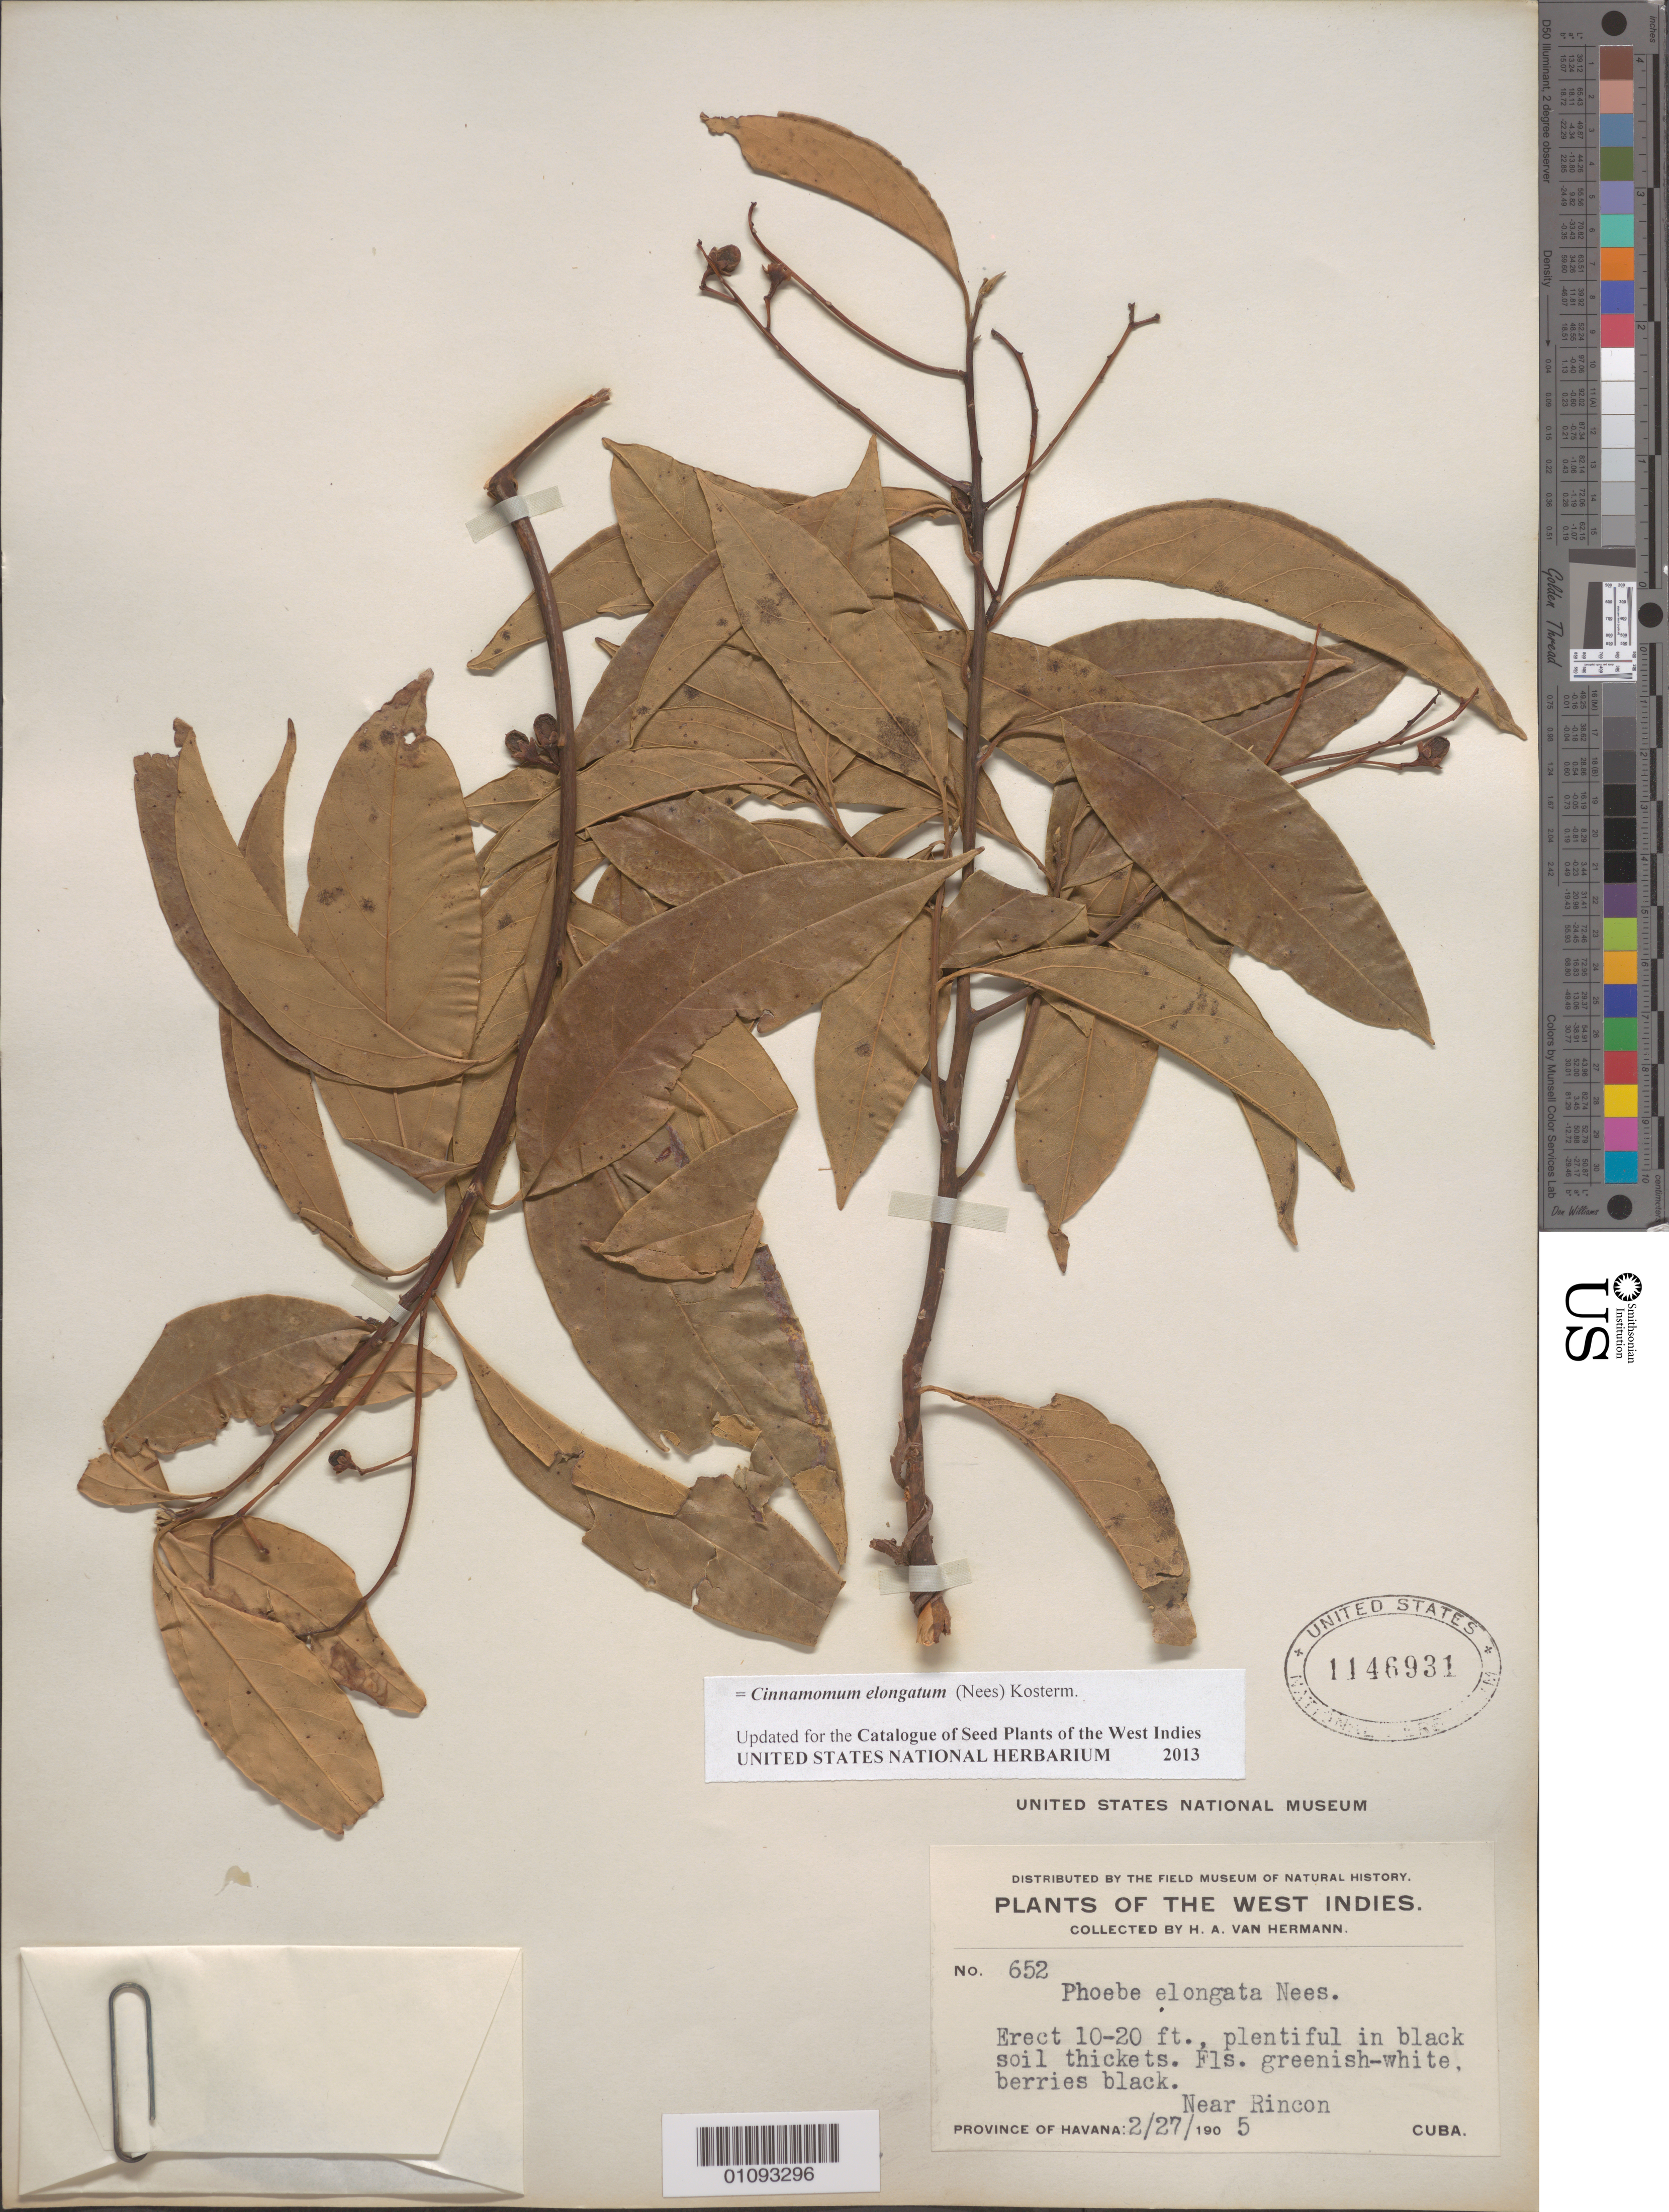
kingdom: Plantae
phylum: Tracheophyta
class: Magnoliopsida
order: Laurales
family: Lauraceae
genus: Phoebe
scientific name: Phoebe elongata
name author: (Vahl) Nees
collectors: H. A. Van Hermann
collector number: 652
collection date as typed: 27 Feb 1905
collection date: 1905-02-27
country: Cuba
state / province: La Habana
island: Cuba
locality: Near Rincon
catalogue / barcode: US 1146931